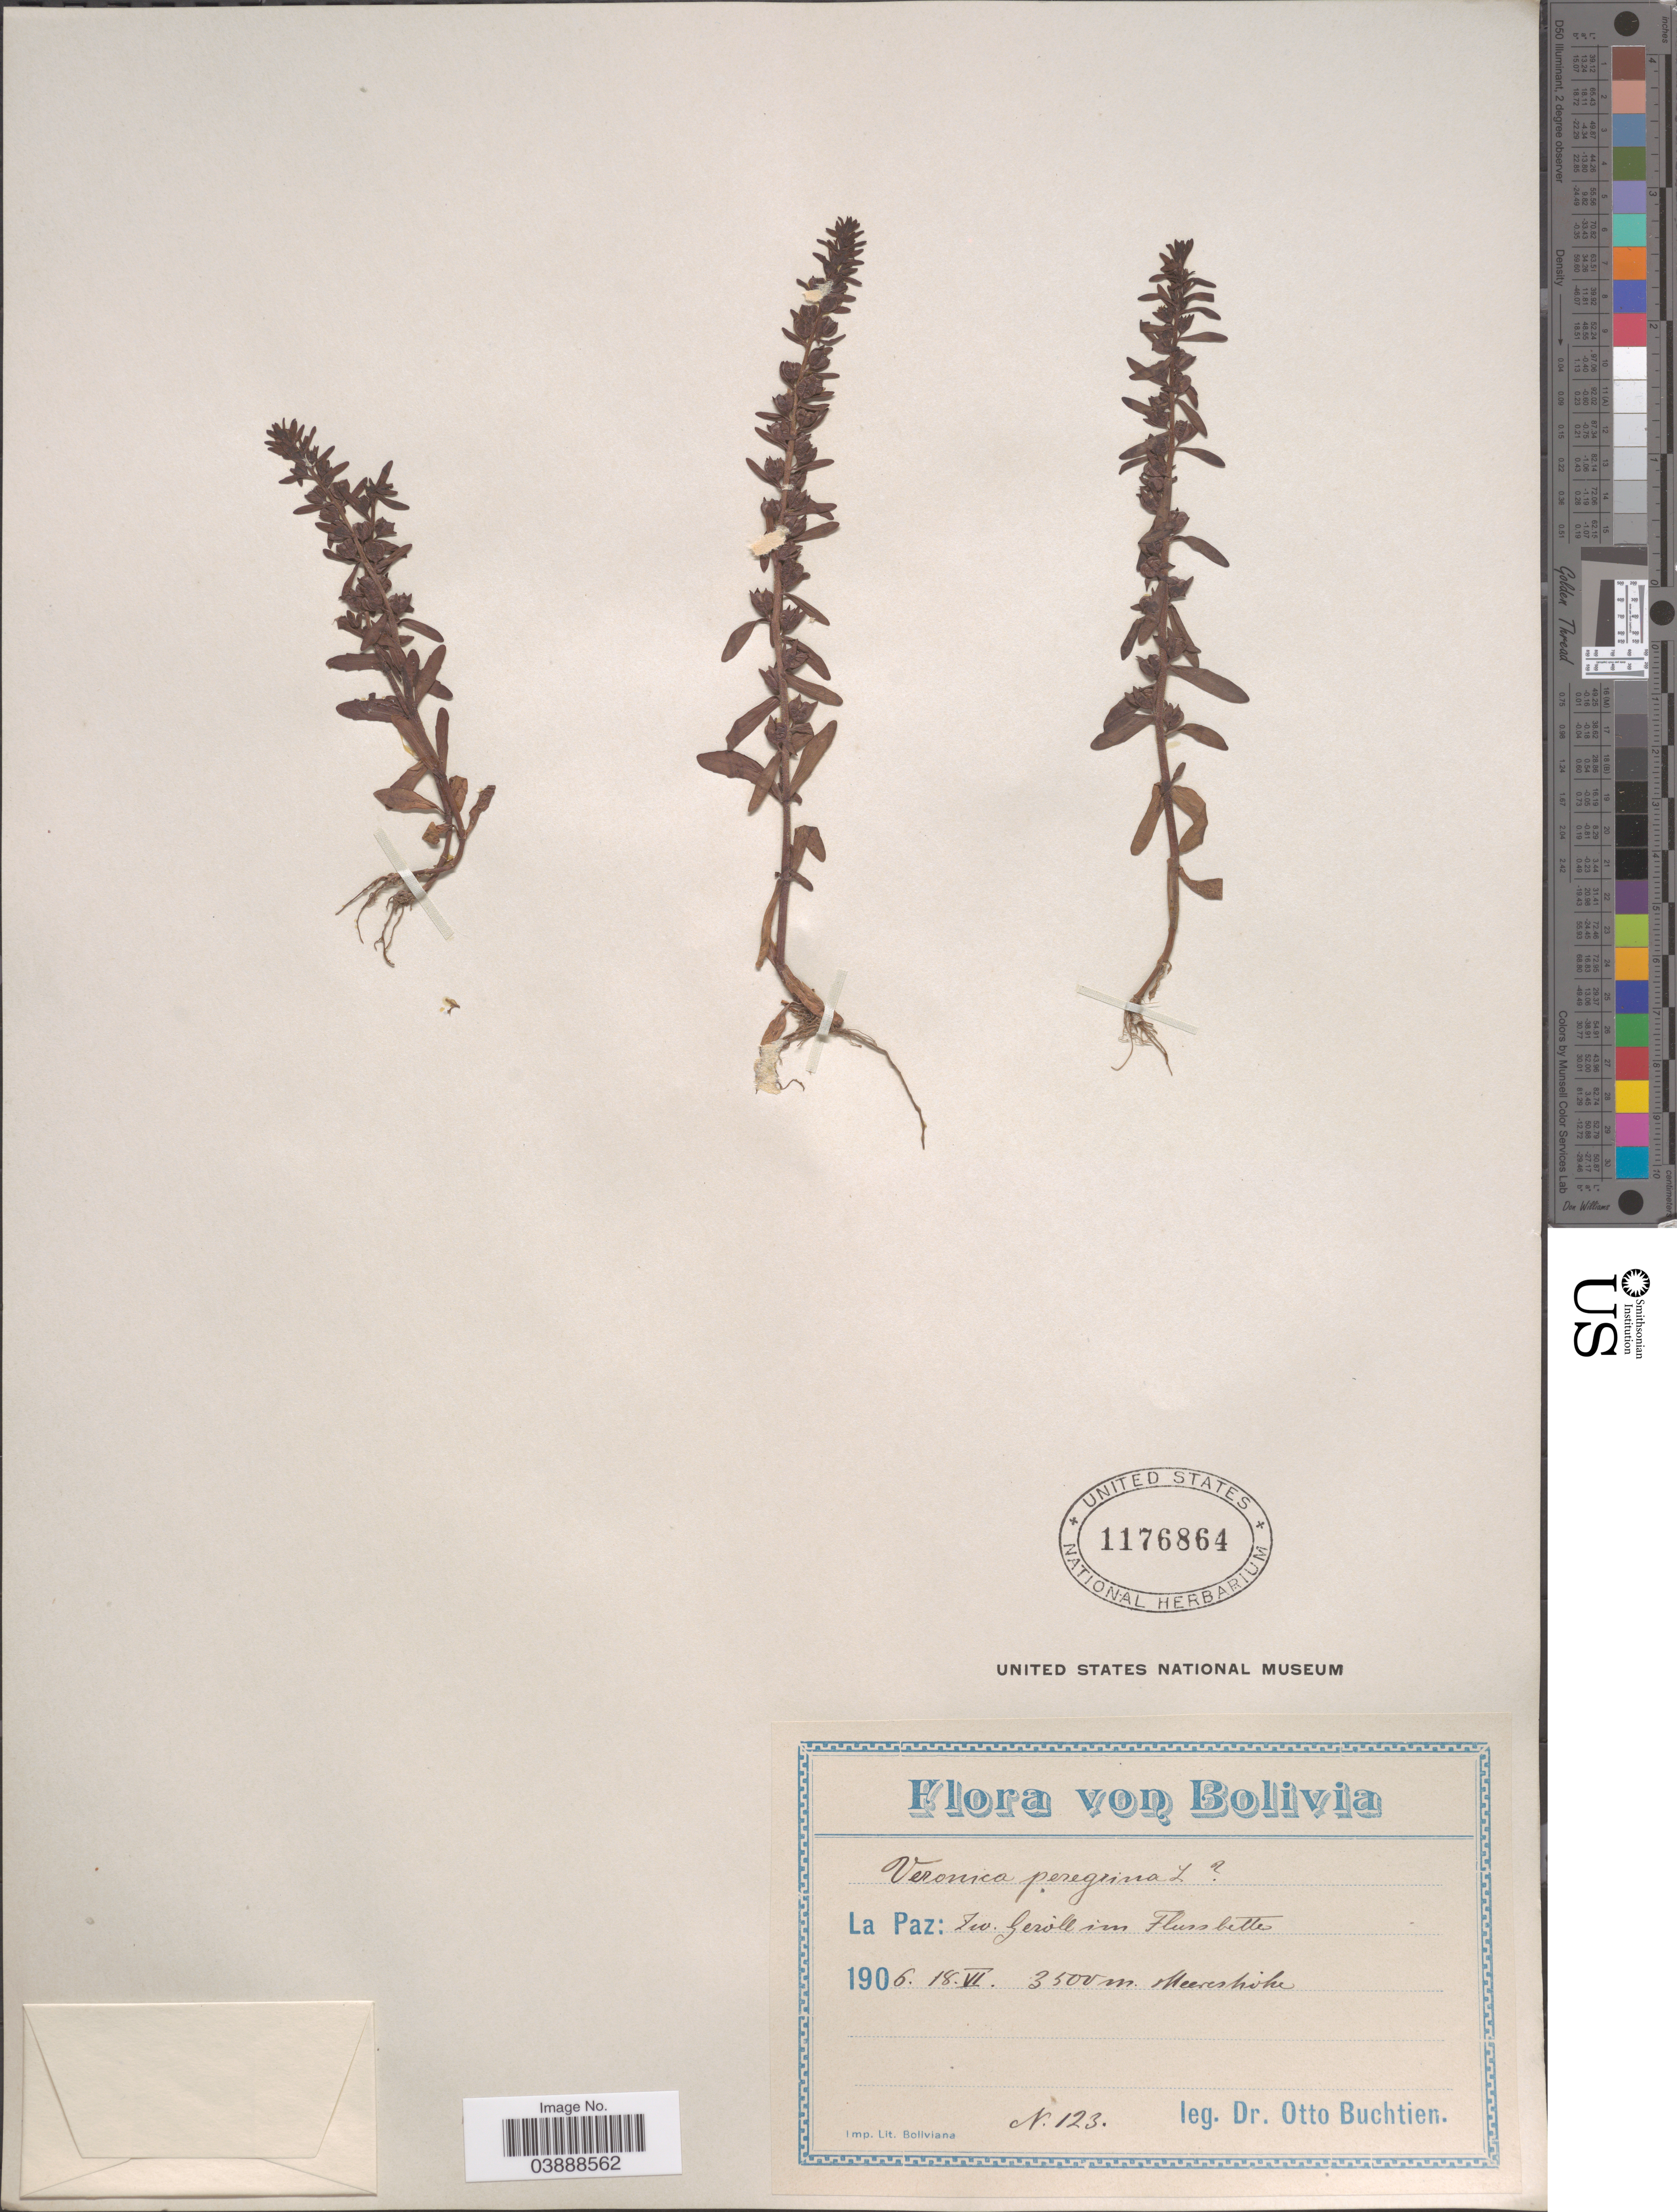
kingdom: Plantae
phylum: Tracheophyta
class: Magnoliopsida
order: Lamiales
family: Plantaginaceae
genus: Veronica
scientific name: Veronica peregrina var. xalapensis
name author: Kunth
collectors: O. Buchtien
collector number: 123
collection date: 1906-06-18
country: Bolivia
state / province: La Paz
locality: Zw. Gerölle im Flussbette.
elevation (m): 3500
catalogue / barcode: US 1176864